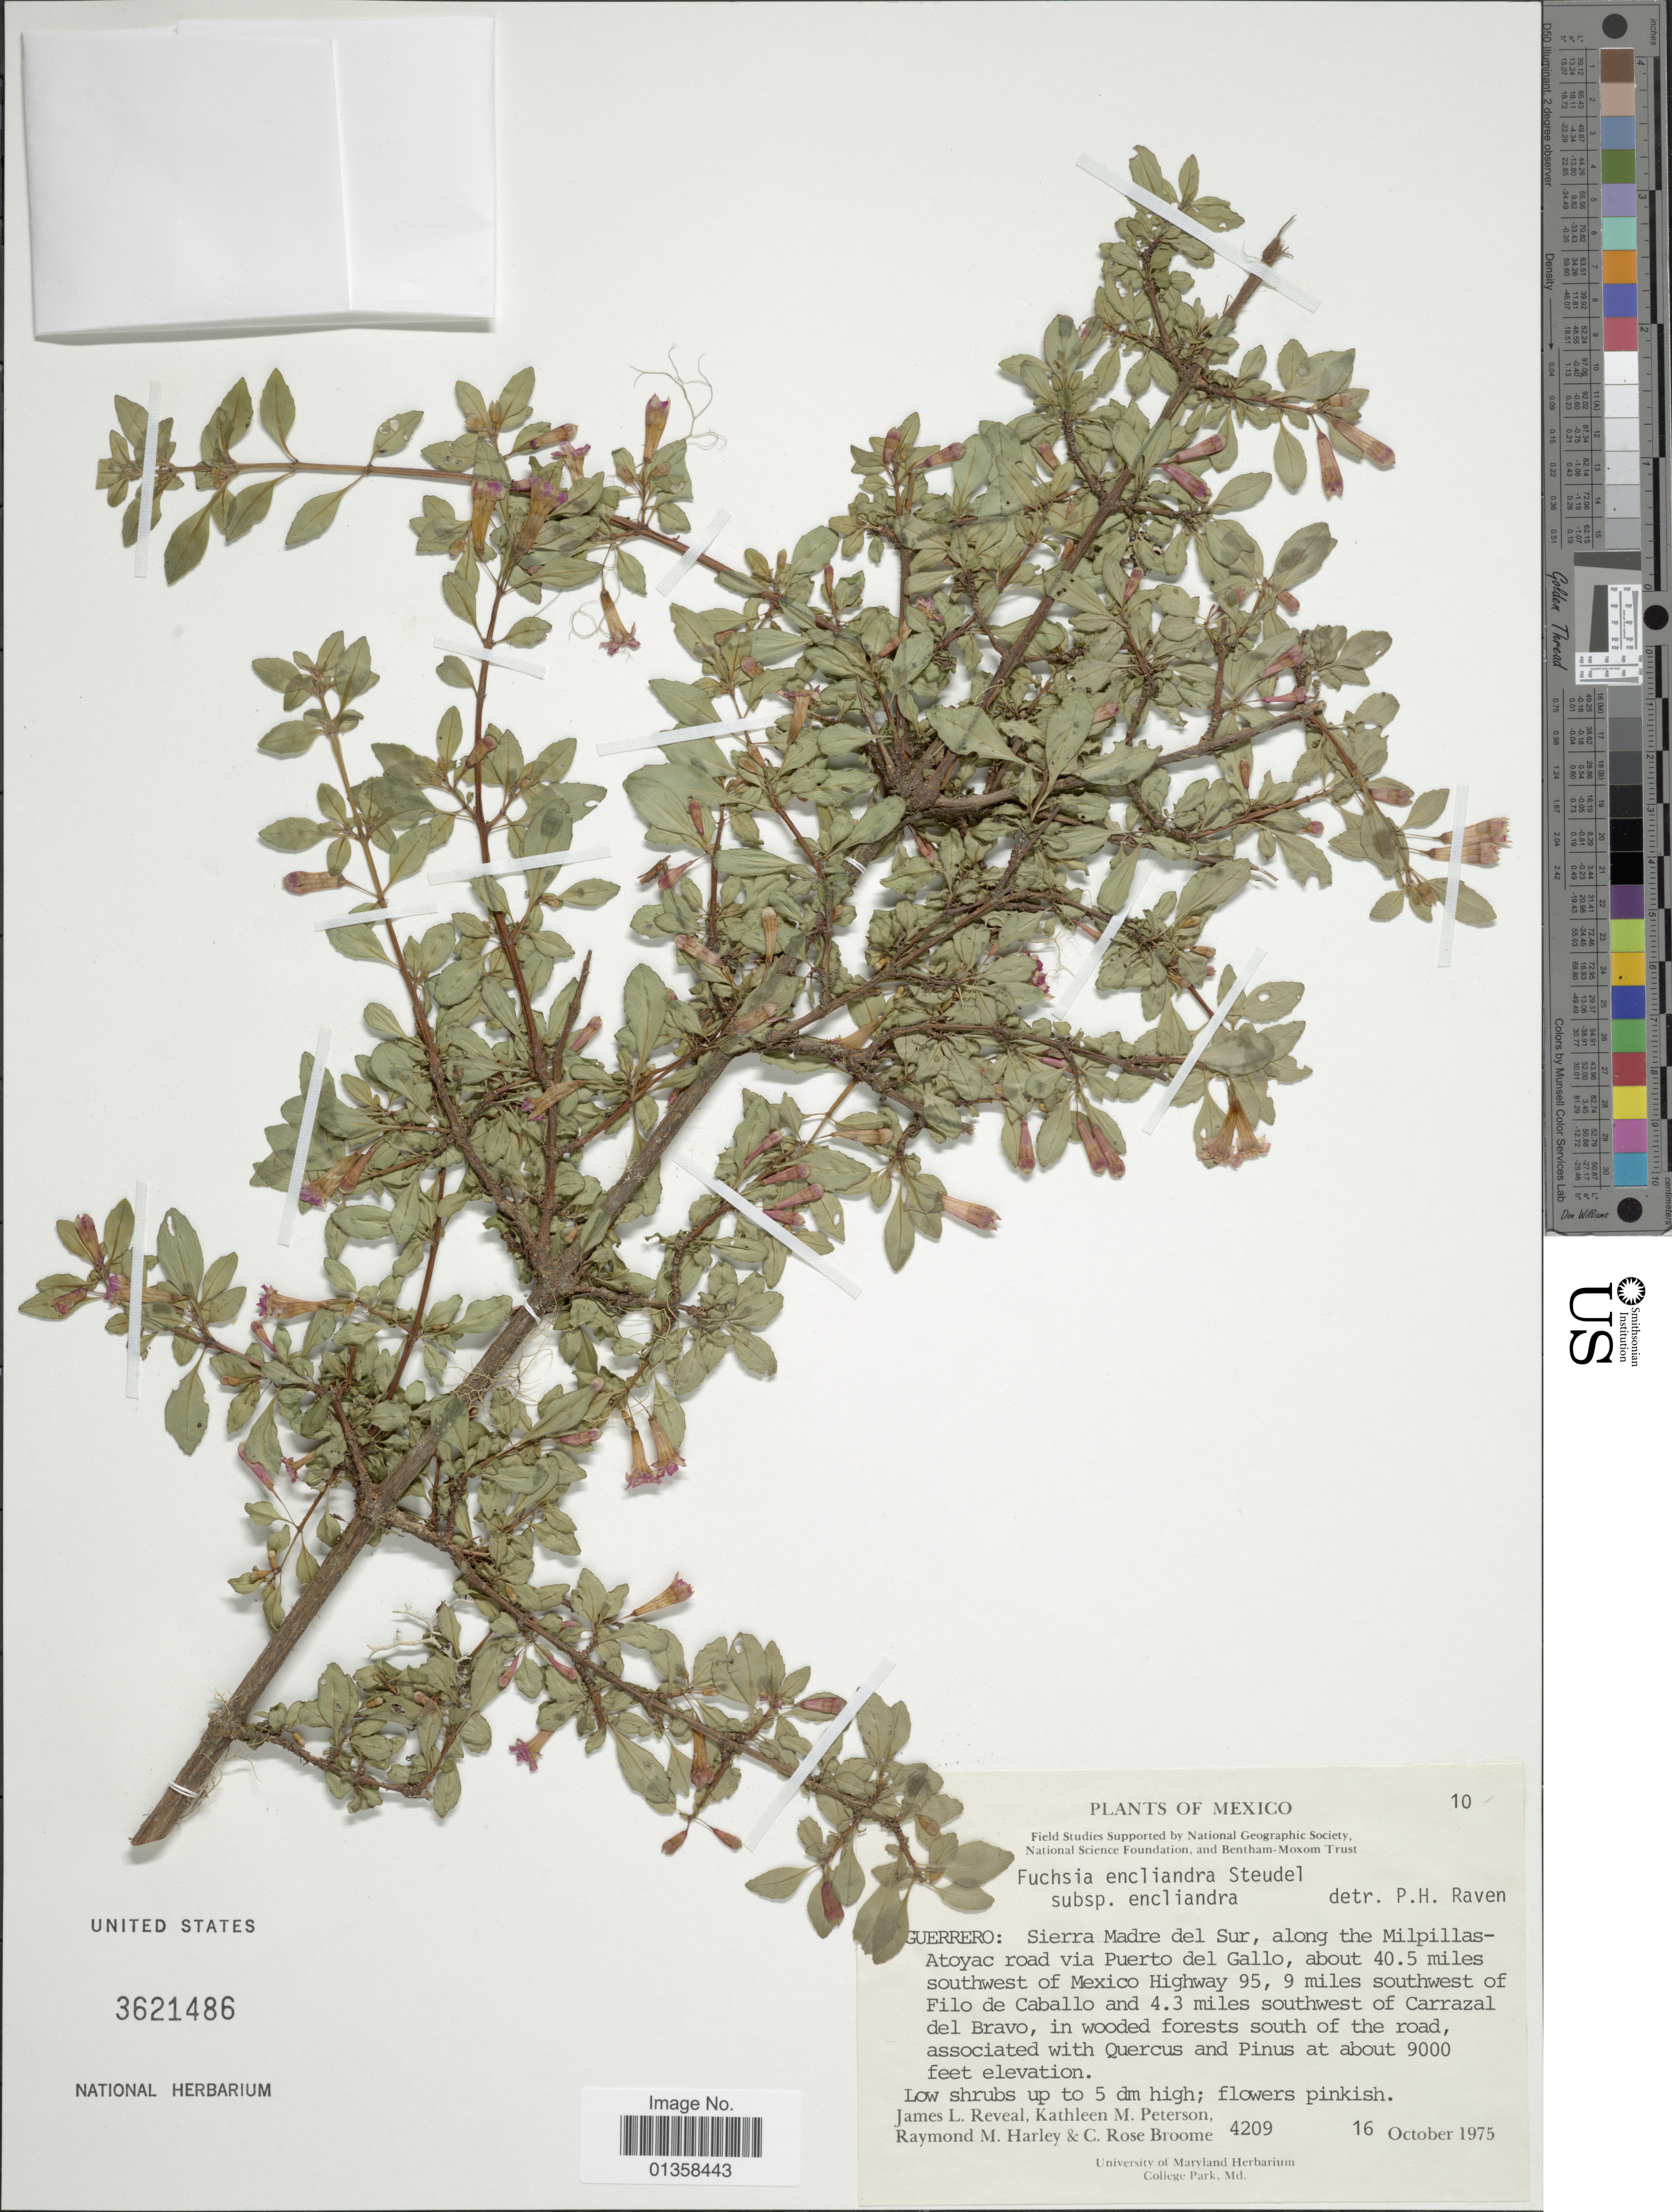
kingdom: Plantae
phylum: Tracheophyta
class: Magnoliopsida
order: Myrtales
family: Onagraceae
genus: Fuchsia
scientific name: Fuchsia encliandra subsp. microphylloides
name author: P.E. Berry & Breedlove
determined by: Strong, Mark T., (BOT), Smithsonian Institution - National Museum of Natural History (UNITED STATES)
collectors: J. L. Reveal, K. Peterson, R. M. Harley & C. R. Broome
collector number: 4209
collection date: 1975-10-16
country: Mexico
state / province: Guerrero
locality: Sierra Madre del Sur, along the Milpillas-Atoyac road via Puerto del Gallo, about 40.5 miles southwest of Mexico Highway 95, 9 miles southwest of Filo de Caballo and 4.3 miles southwest of Carrazal del Bravo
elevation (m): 2743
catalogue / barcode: US 3621486